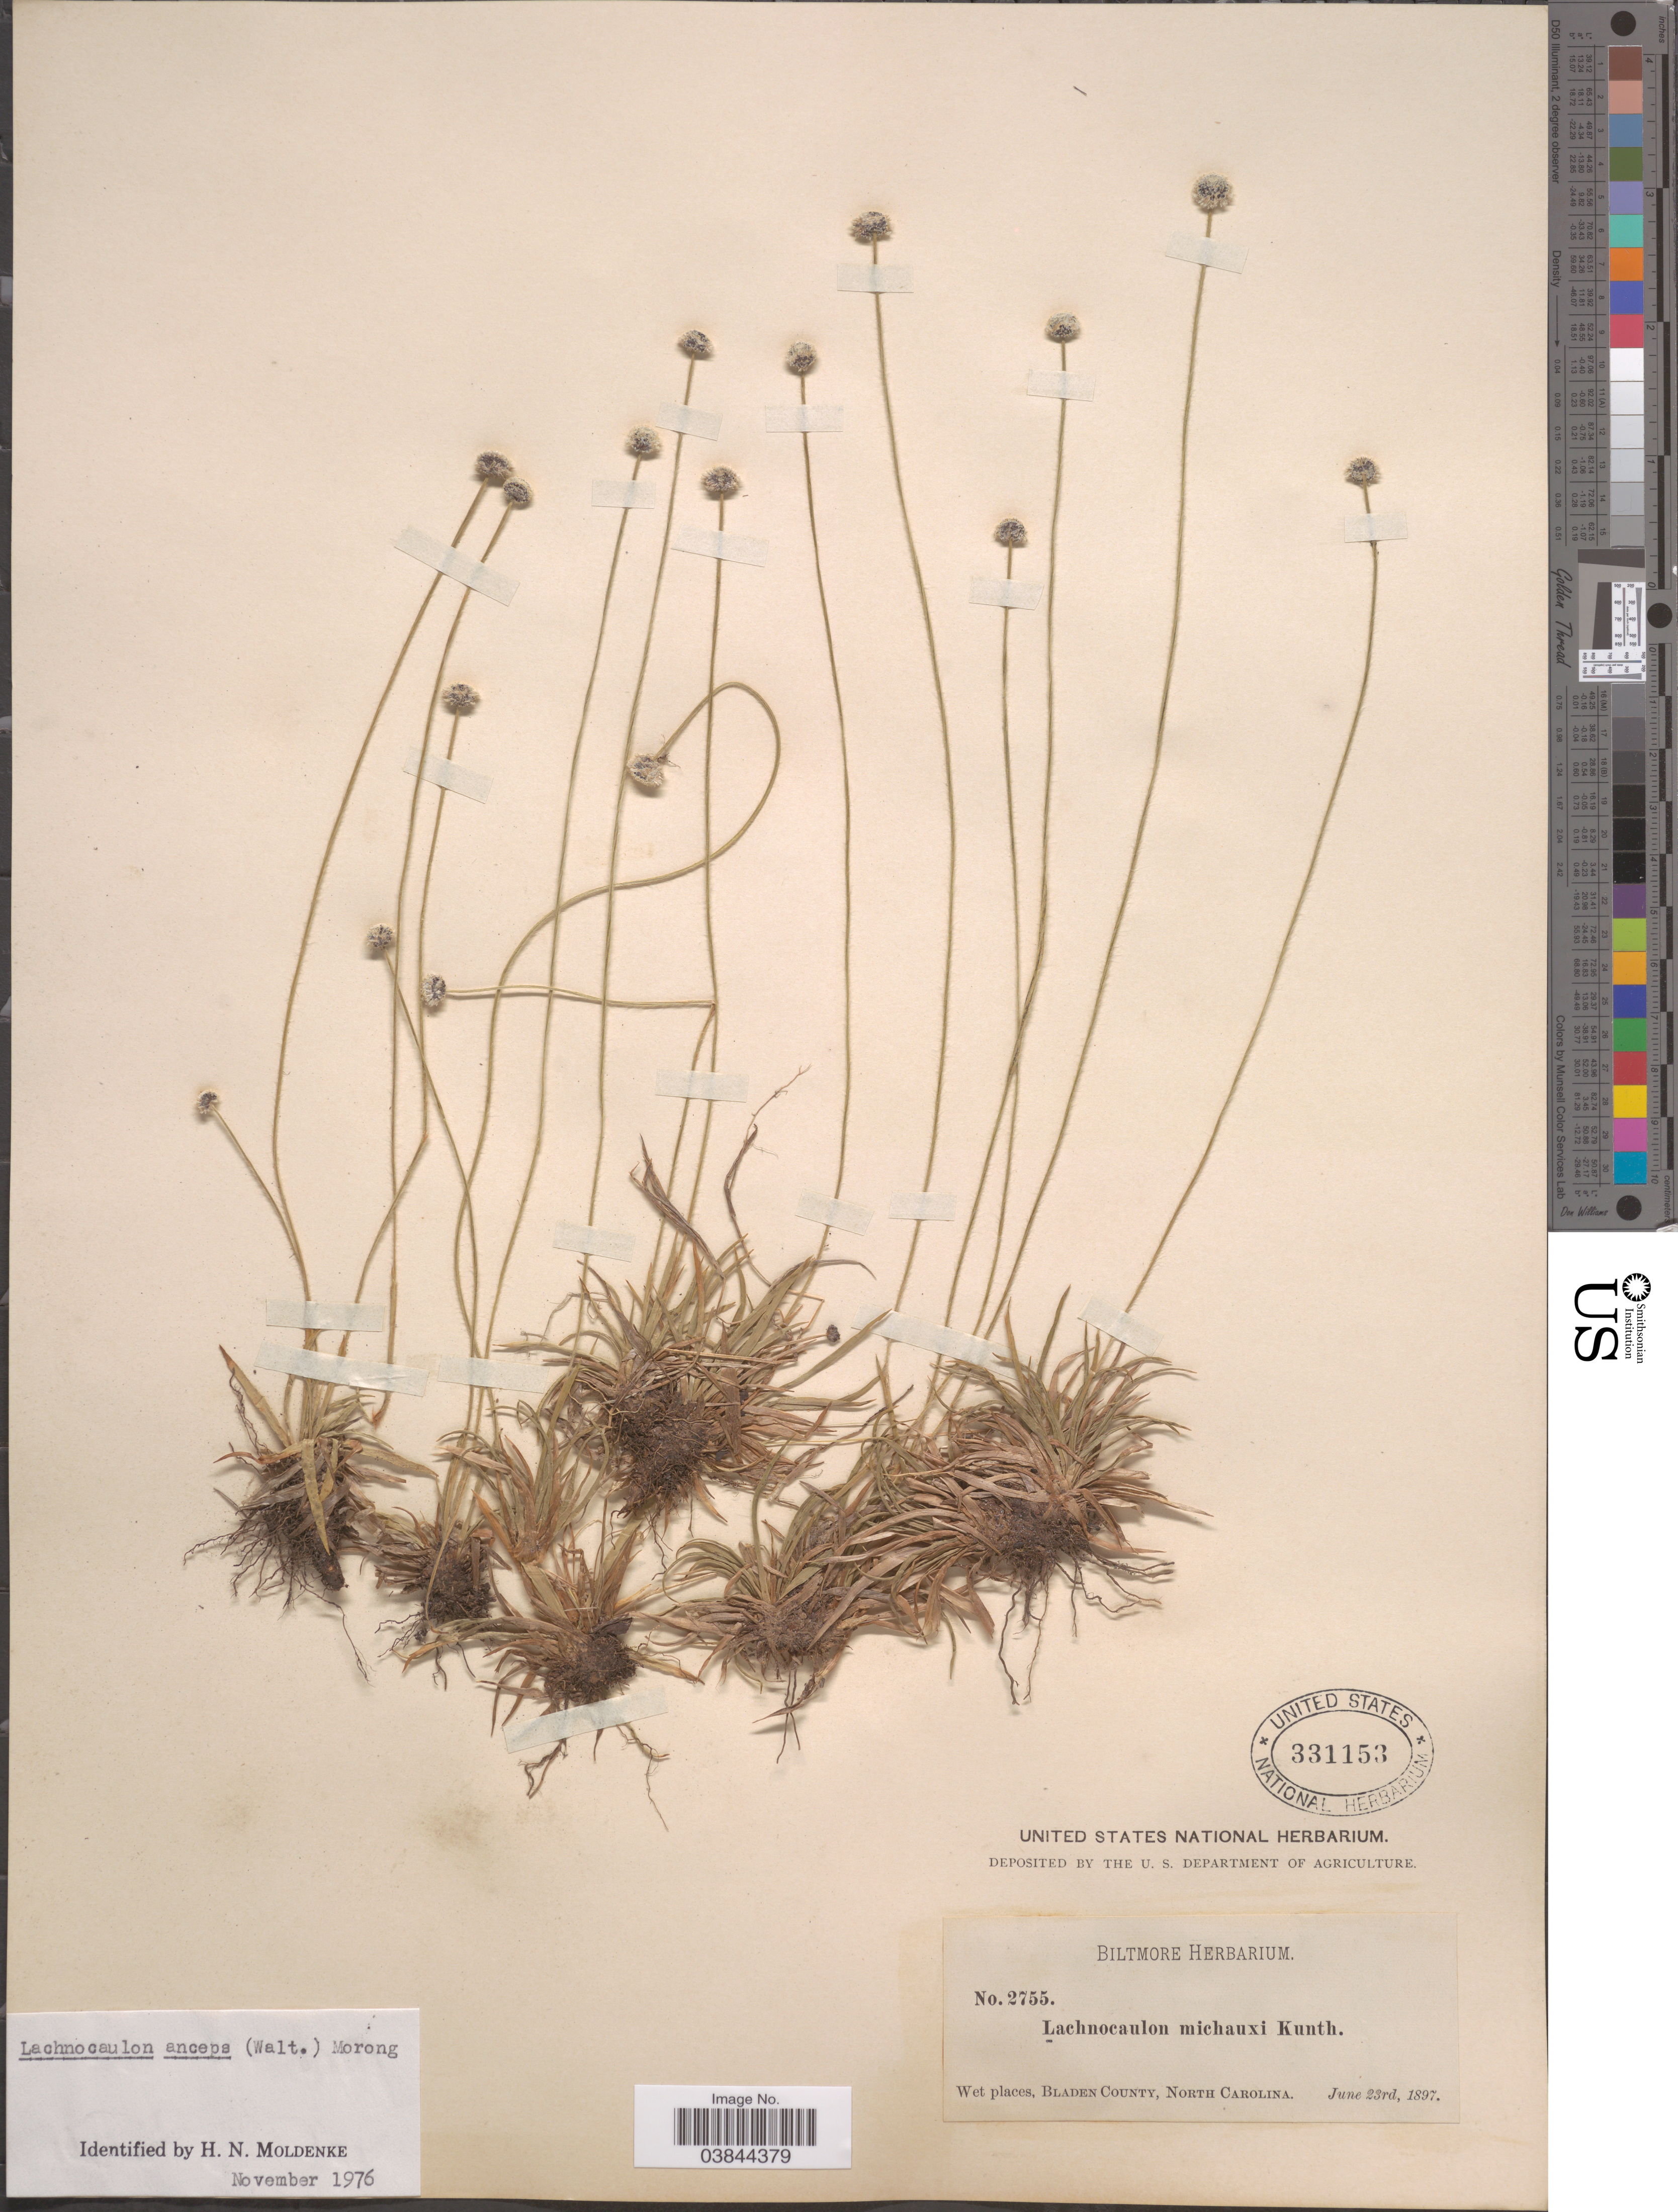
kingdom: Plantae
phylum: Tracheophyta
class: Liliopsida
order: Poales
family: Eriocaulaceae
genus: Lachnocaulon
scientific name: Lachnocaulon anceps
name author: (Walter) Morong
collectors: ex herb. Biltmore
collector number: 2755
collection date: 1897-06-23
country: United States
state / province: North Carolina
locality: Bladen County.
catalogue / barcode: US 331153